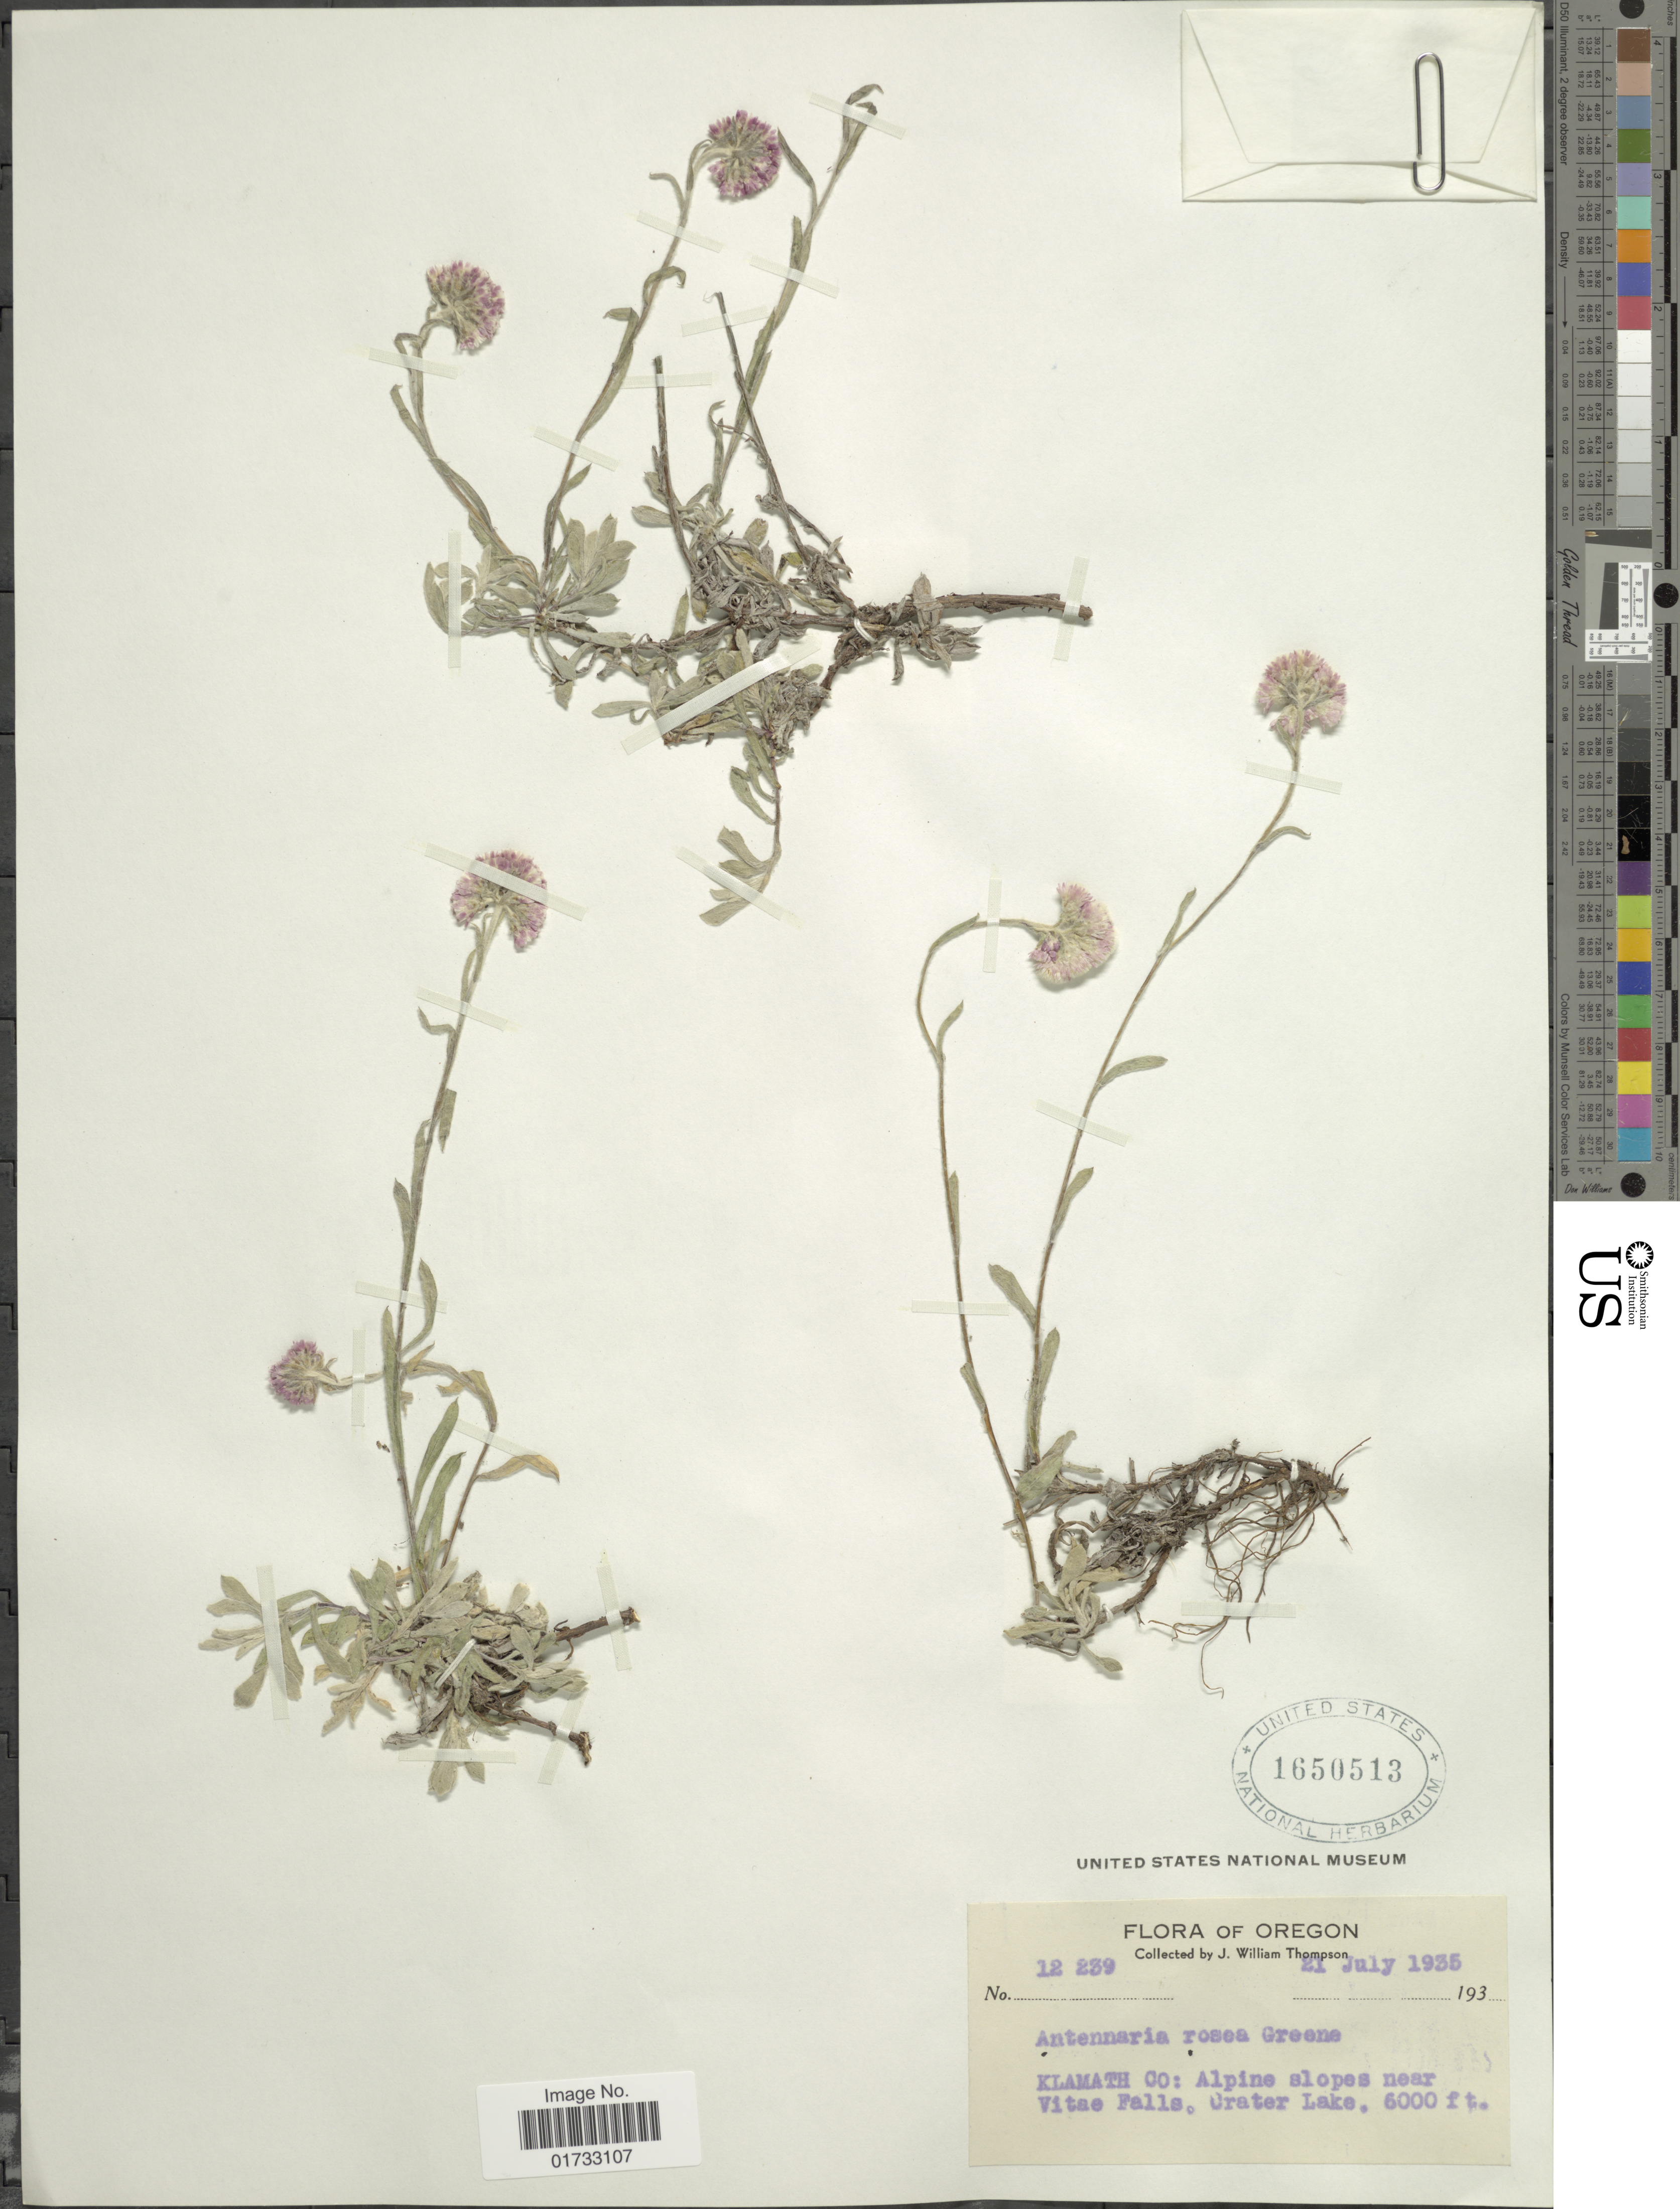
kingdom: Plantae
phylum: Tracheophyta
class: Magnoliopsida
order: Asterales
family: Asteraceae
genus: Antennaria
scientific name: Antennaria rosea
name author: Greene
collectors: J. W. Thompson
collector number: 12239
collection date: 1935-07-21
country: United States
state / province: Nevada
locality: Klamath Co: Alpine slopes near Vitae Fall, Crater Lake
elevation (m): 1829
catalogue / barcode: US 1650513